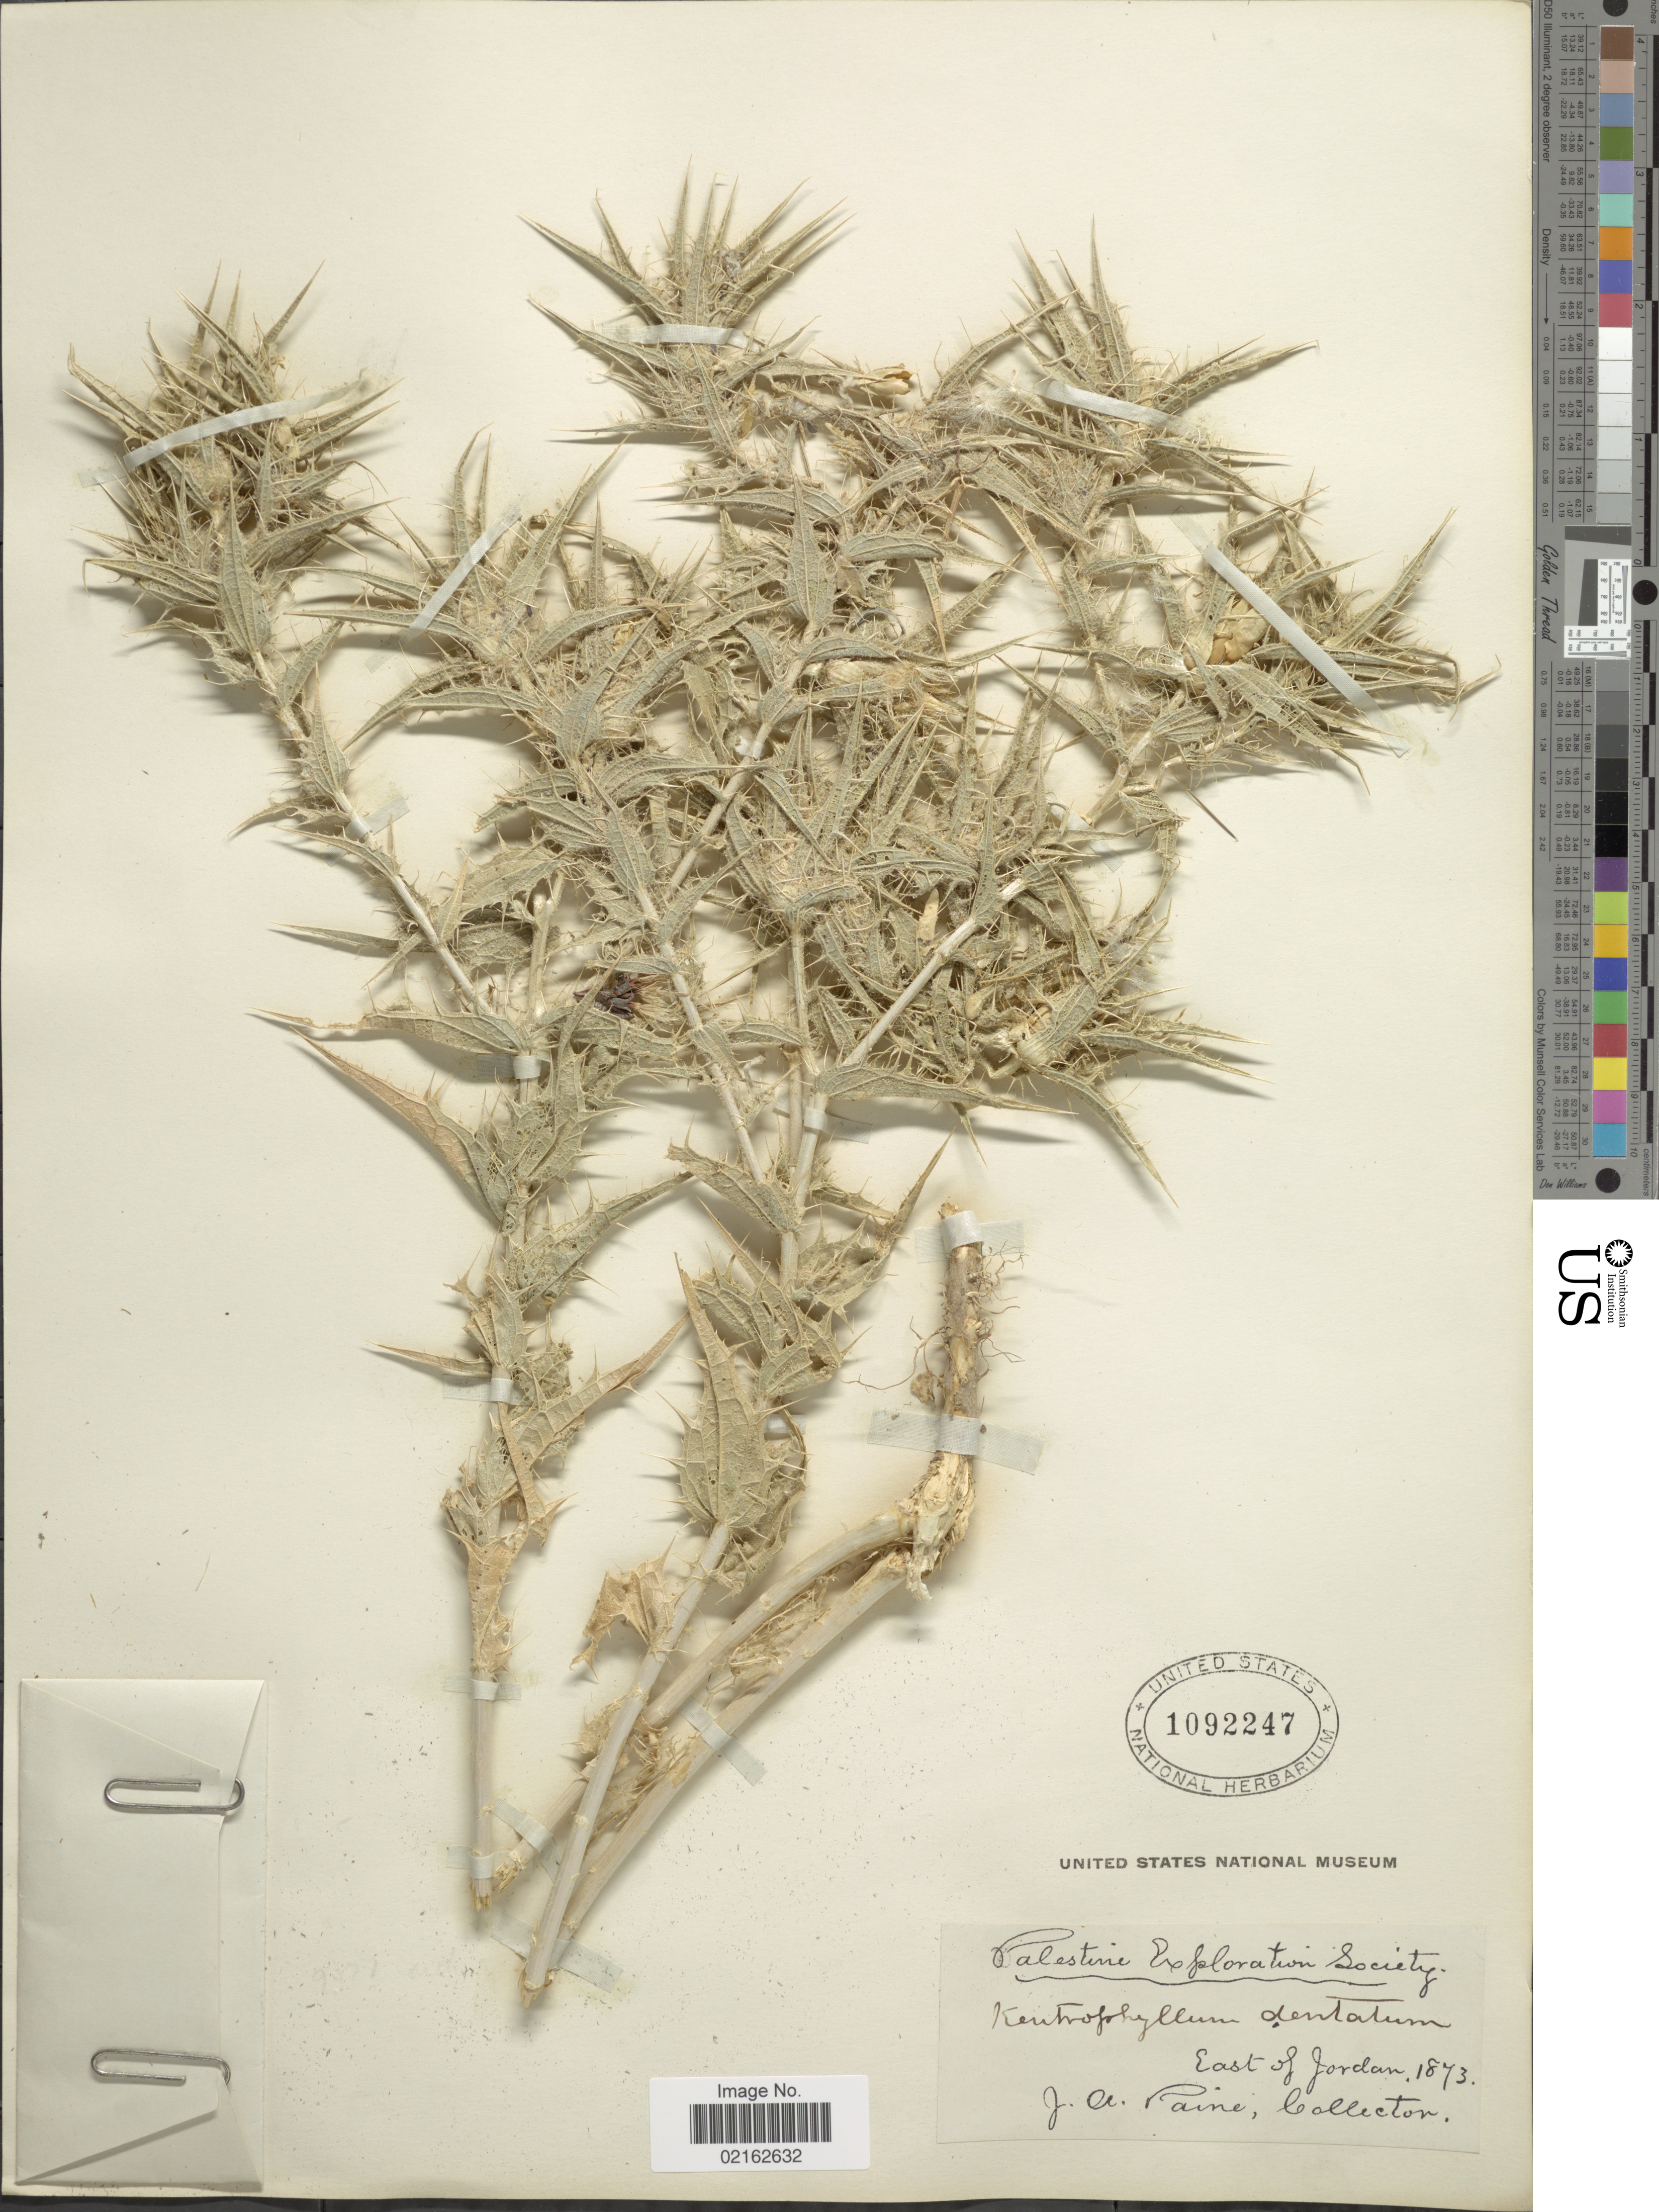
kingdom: Plantae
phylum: Tracheophyta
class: Magnoliopsida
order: Asterales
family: Asteraceae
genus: Carthamus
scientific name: Carthamus dentatus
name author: Vahl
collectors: J. A. Paine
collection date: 1873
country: Jordan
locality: East of Jordan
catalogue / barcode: US 1092247